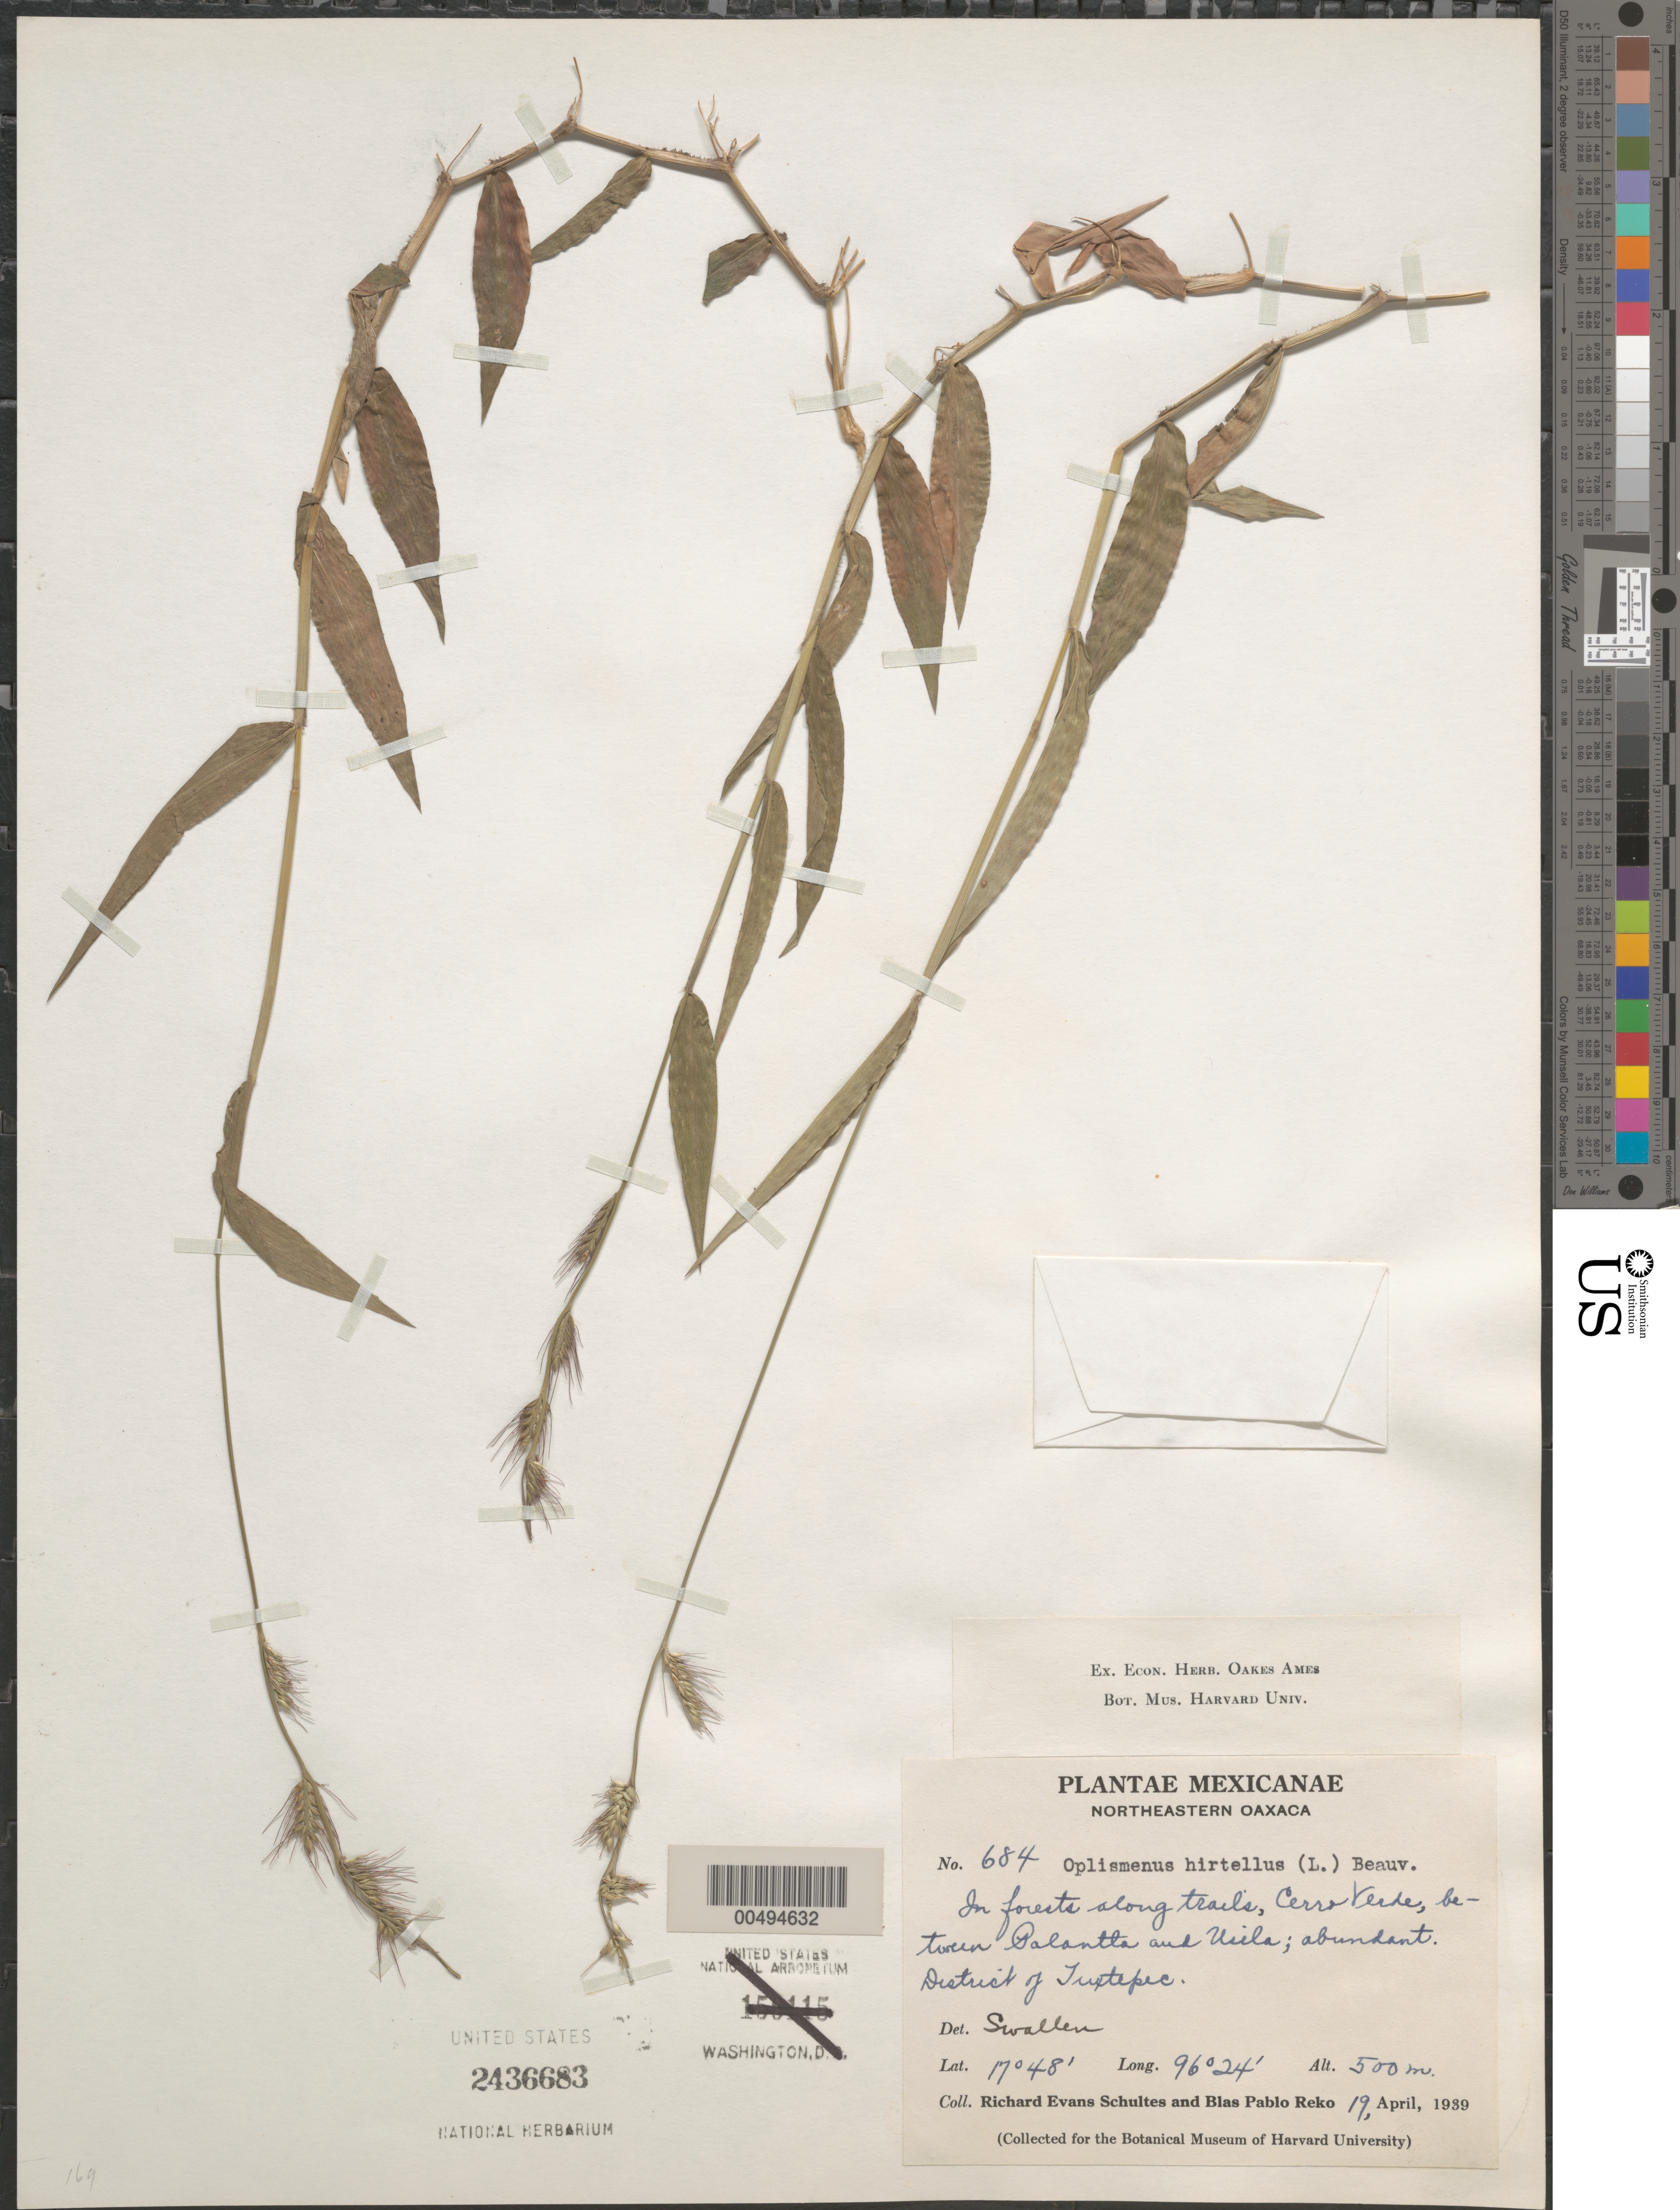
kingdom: Plantae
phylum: Tracheophyta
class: Liliopsida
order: Poales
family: Poaceae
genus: Oplismenus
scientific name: Oplismenus hirtellus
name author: (L.) P. Beauv.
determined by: Swallen, Jason R.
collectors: R. E. Schultes & B. P. Reko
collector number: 684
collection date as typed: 19 Apr 1939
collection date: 1939-04-19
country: Mexico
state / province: Oaxaca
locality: NE Oaxaca, Cerro Verde, between Palantla & Usila, Dist of Tuxtepec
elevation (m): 500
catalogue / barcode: US 2436683